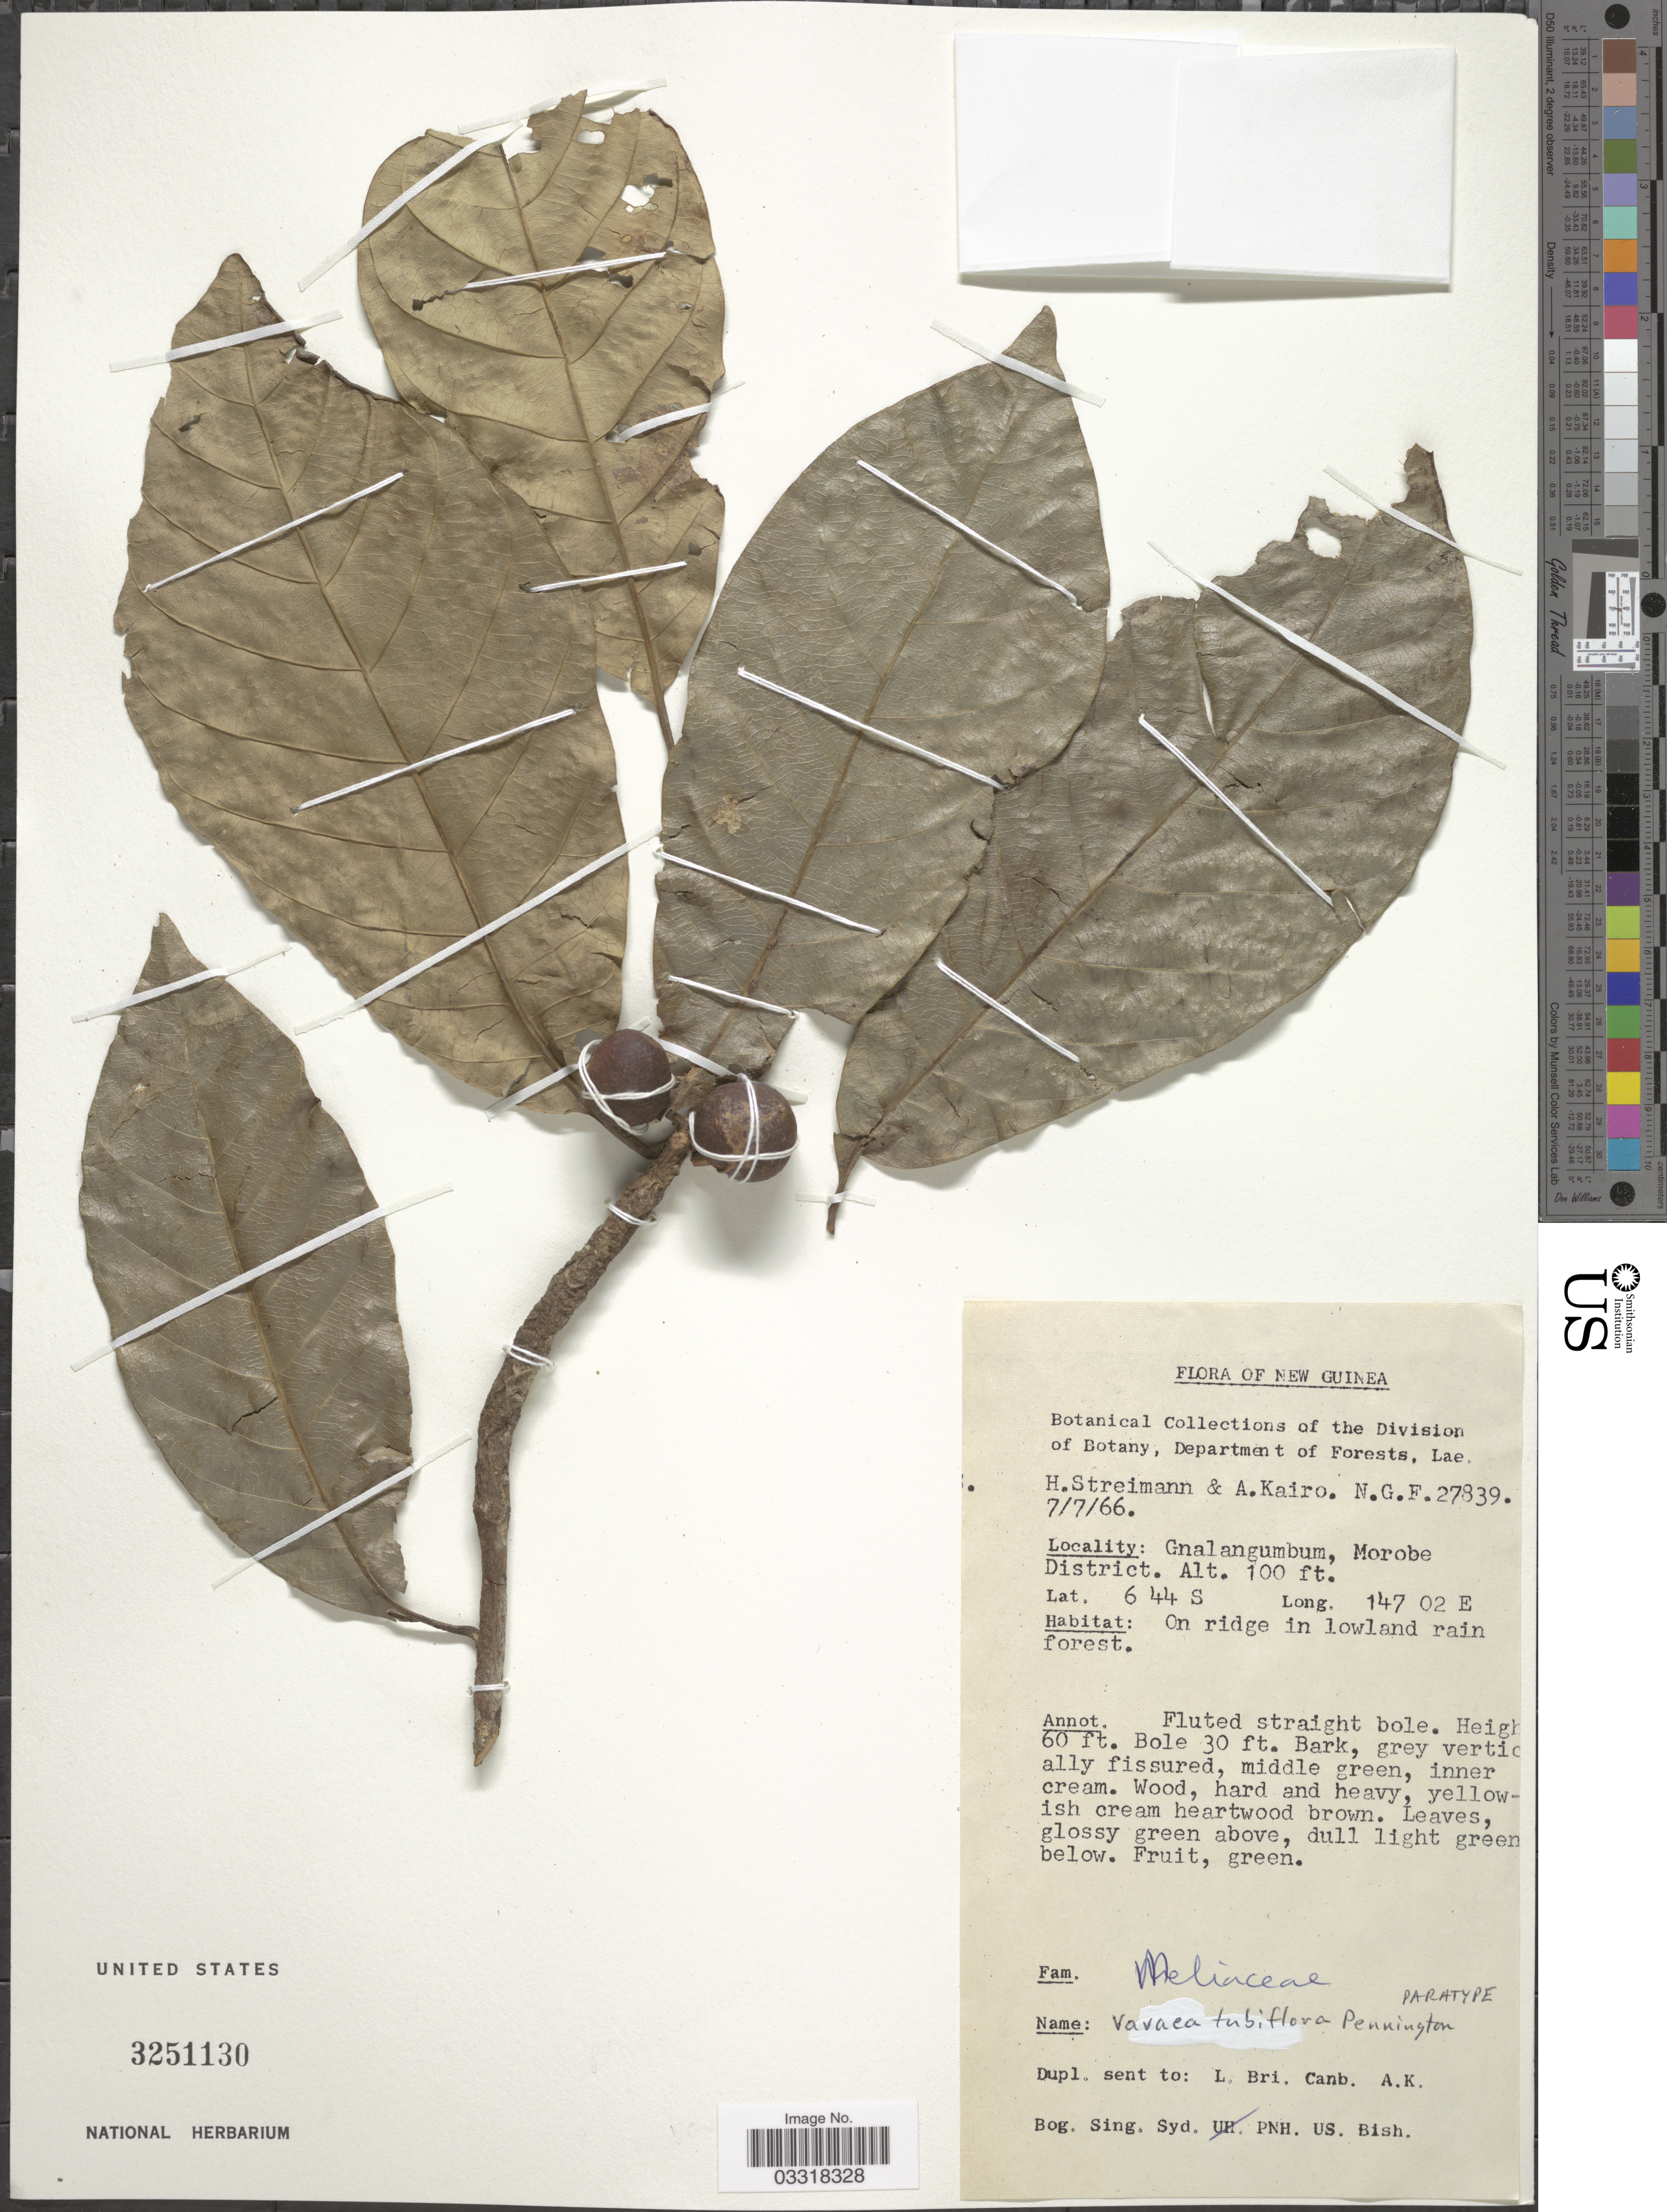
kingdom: Plantae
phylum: Tracheophyta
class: Magnoliopsida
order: Sapindales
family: Meliaceae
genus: Vavaea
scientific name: Vavaea tubiflora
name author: T.D. Penn.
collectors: H. Streimann & A. Kairo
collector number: NGF27839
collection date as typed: Transcribed d/m/y: 7/7/66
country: Papua New Guinea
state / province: Morobe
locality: New Guinea. Gnalangumbum, Morobe District.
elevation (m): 30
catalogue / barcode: US 3251130